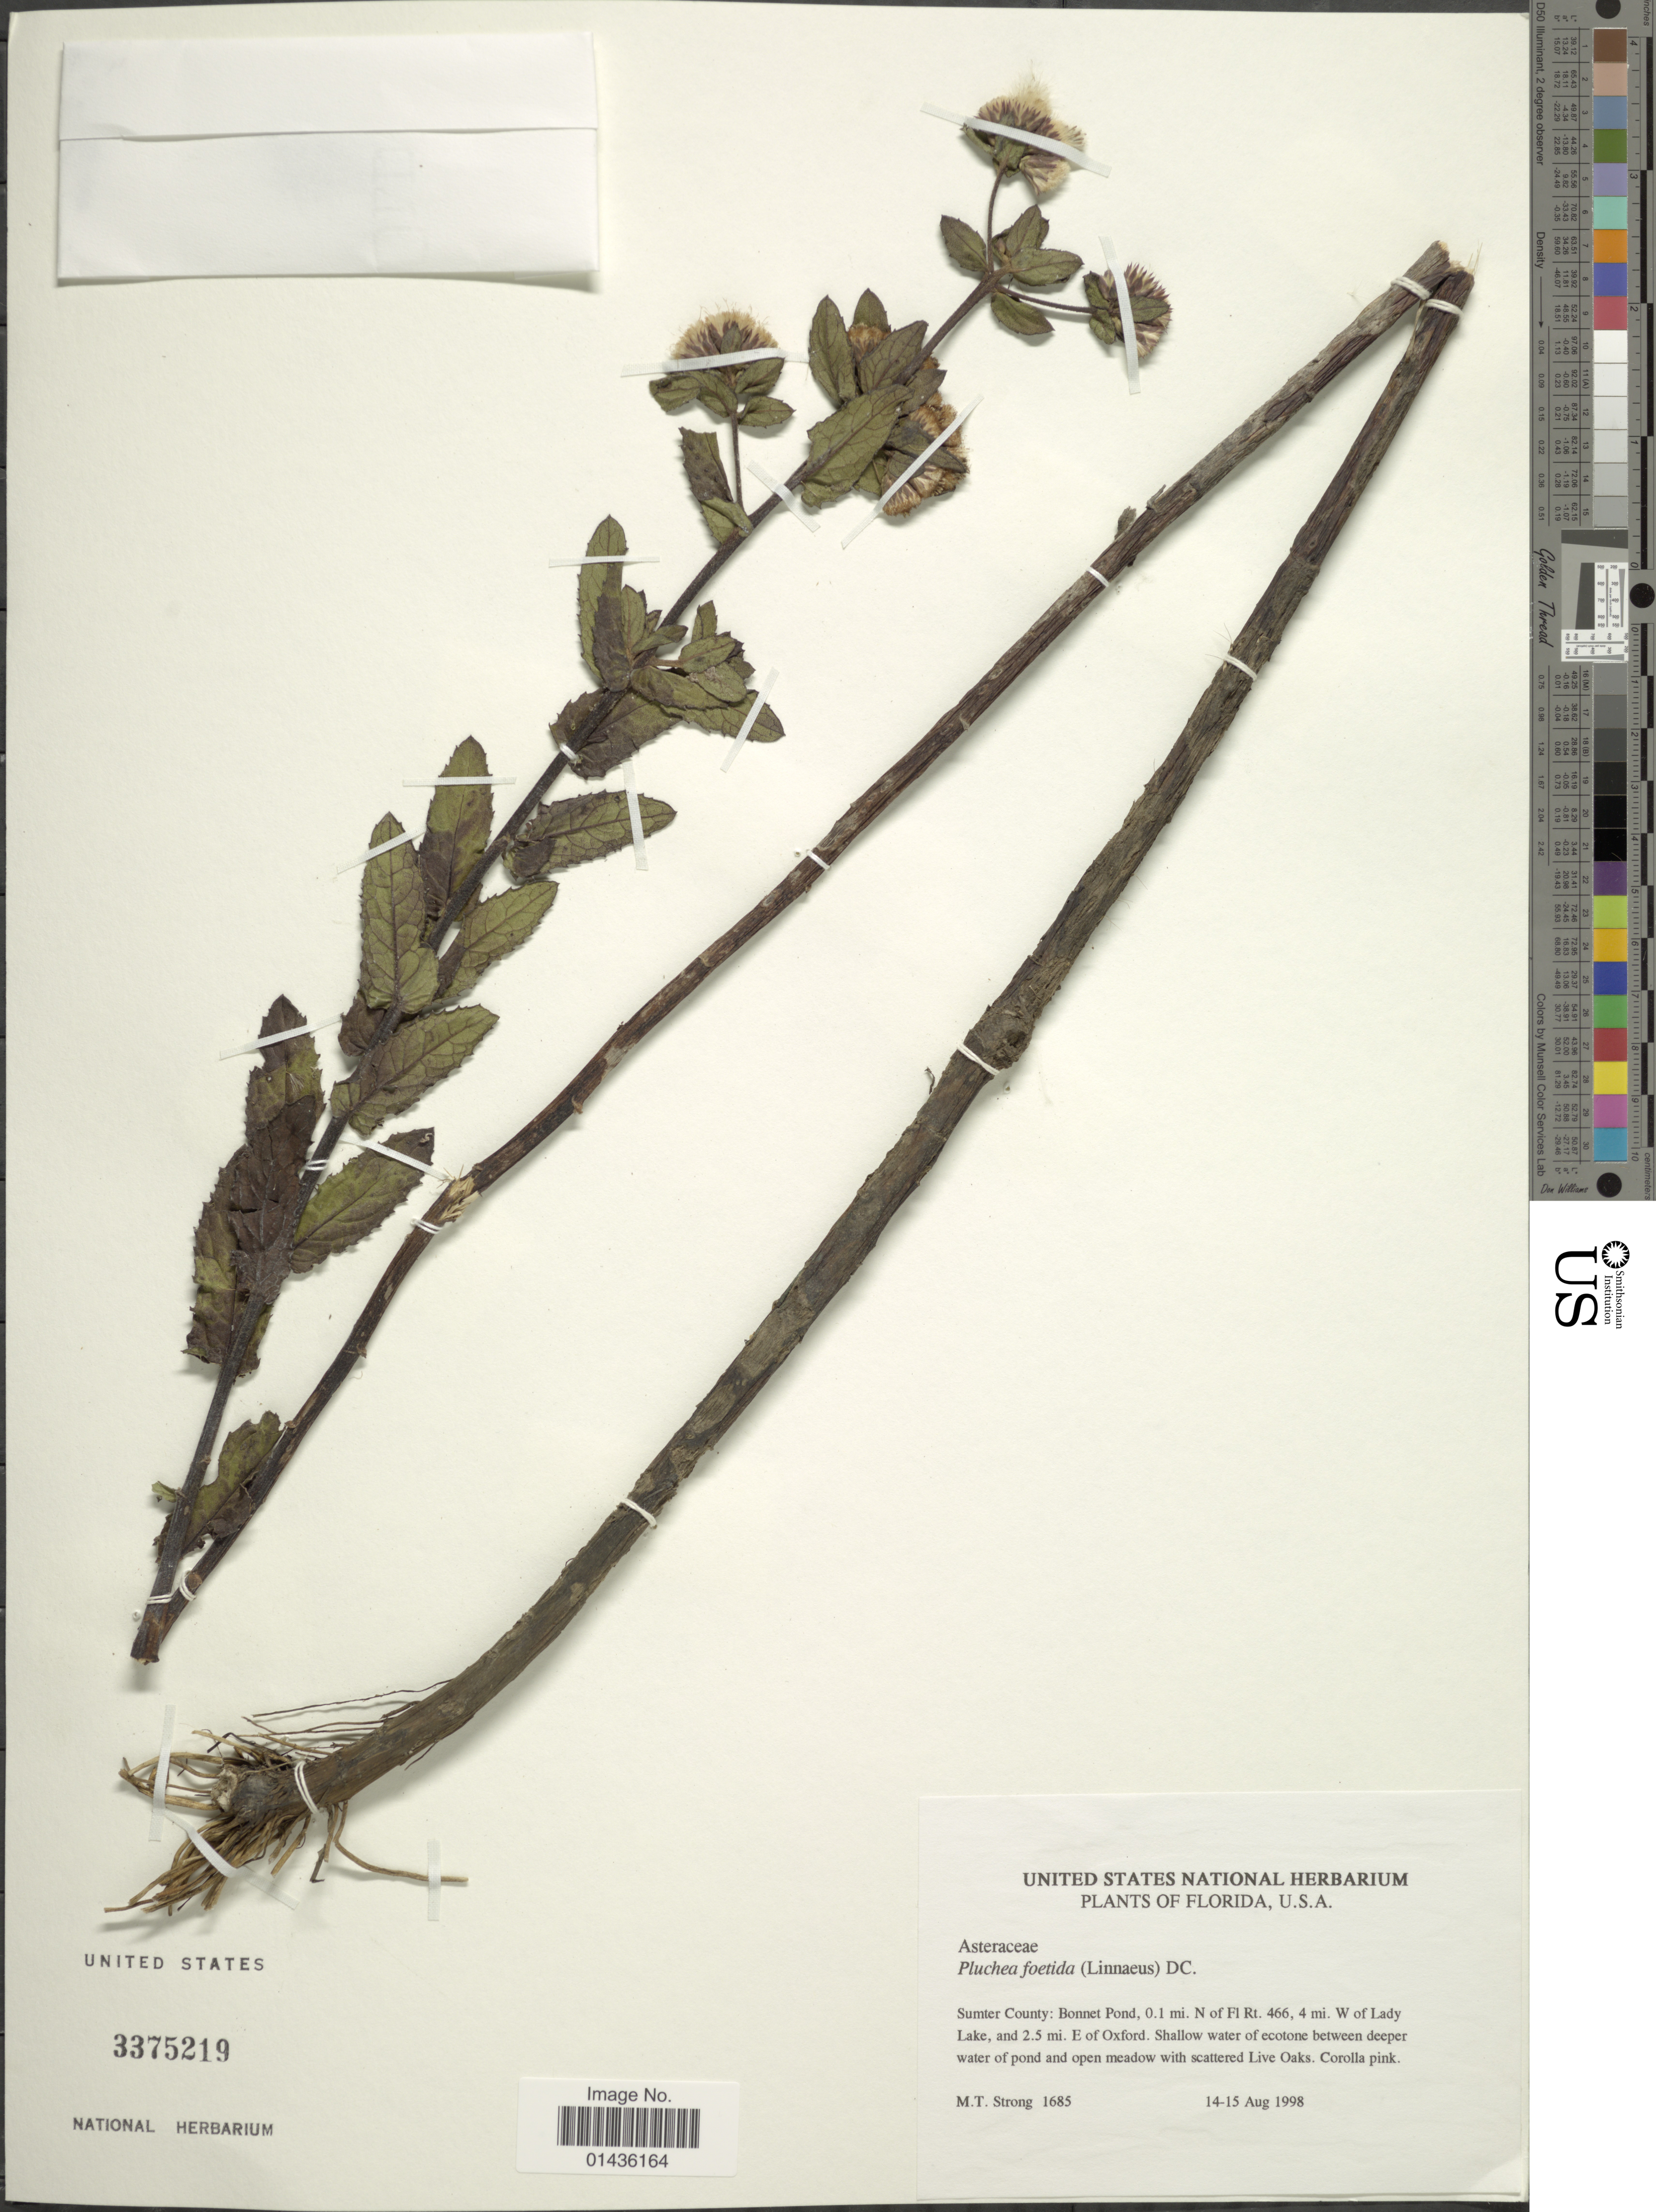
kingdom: Plantae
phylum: Tracheophyta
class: Magnoliopsida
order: Asterales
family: Asteraceae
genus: Pluchea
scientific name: Pluchea foetida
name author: (L.) DC.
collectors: M. T. Strong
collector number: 1685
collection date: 1998-08-14/1998-08-15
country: United States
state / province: Florida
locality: U.S.A., Sumter County, Bonnet Pond, 0.1 mi N of Fl Rt 466, 4 mi W of Lady Lake, and 2.5 mi E of Oxford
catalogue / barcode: US 3375219